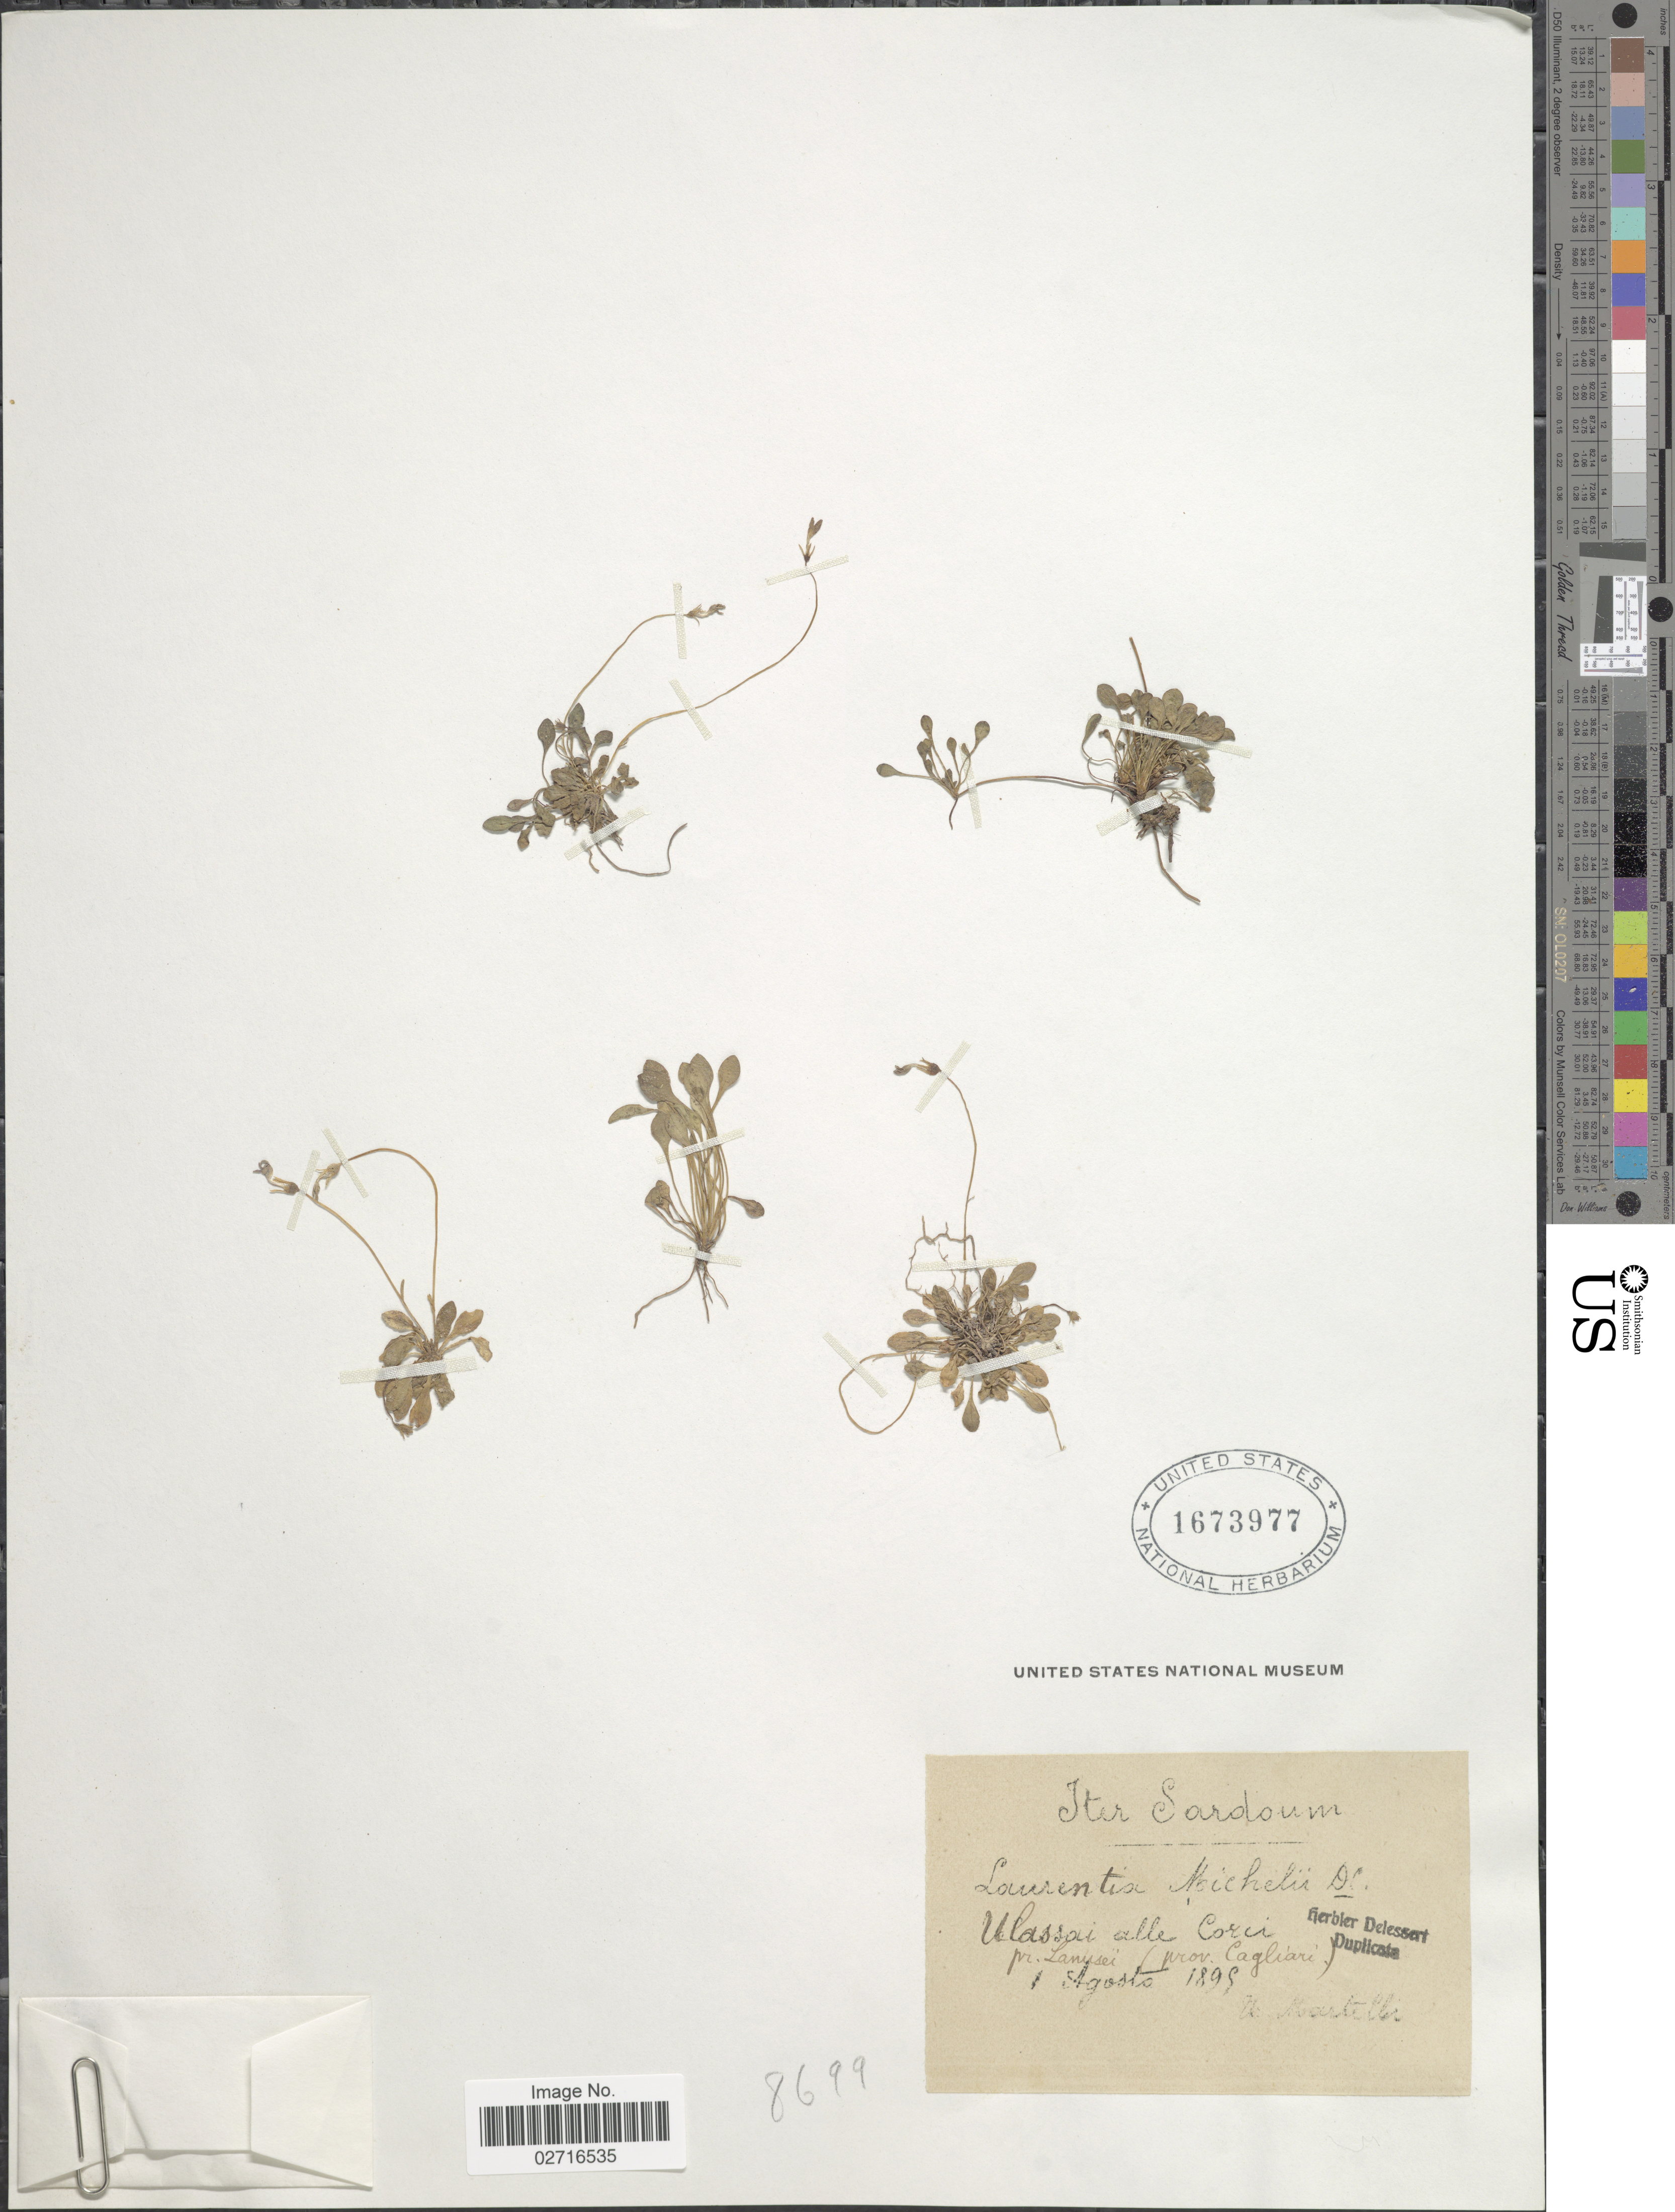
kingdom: Plantae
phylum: Tracheophyta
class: Magnoliopsida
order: Asterales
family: Campanulaceae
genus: Laurentia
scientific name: Laurentia michelii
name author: A. DC.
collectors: U. Martelli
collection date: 1895-08-01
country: Italy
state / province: Sardegna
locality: Iter Sardoum, Ulassai alle Corci pr. Lanusei (prov. Cagliari).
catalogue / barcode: US 1673977